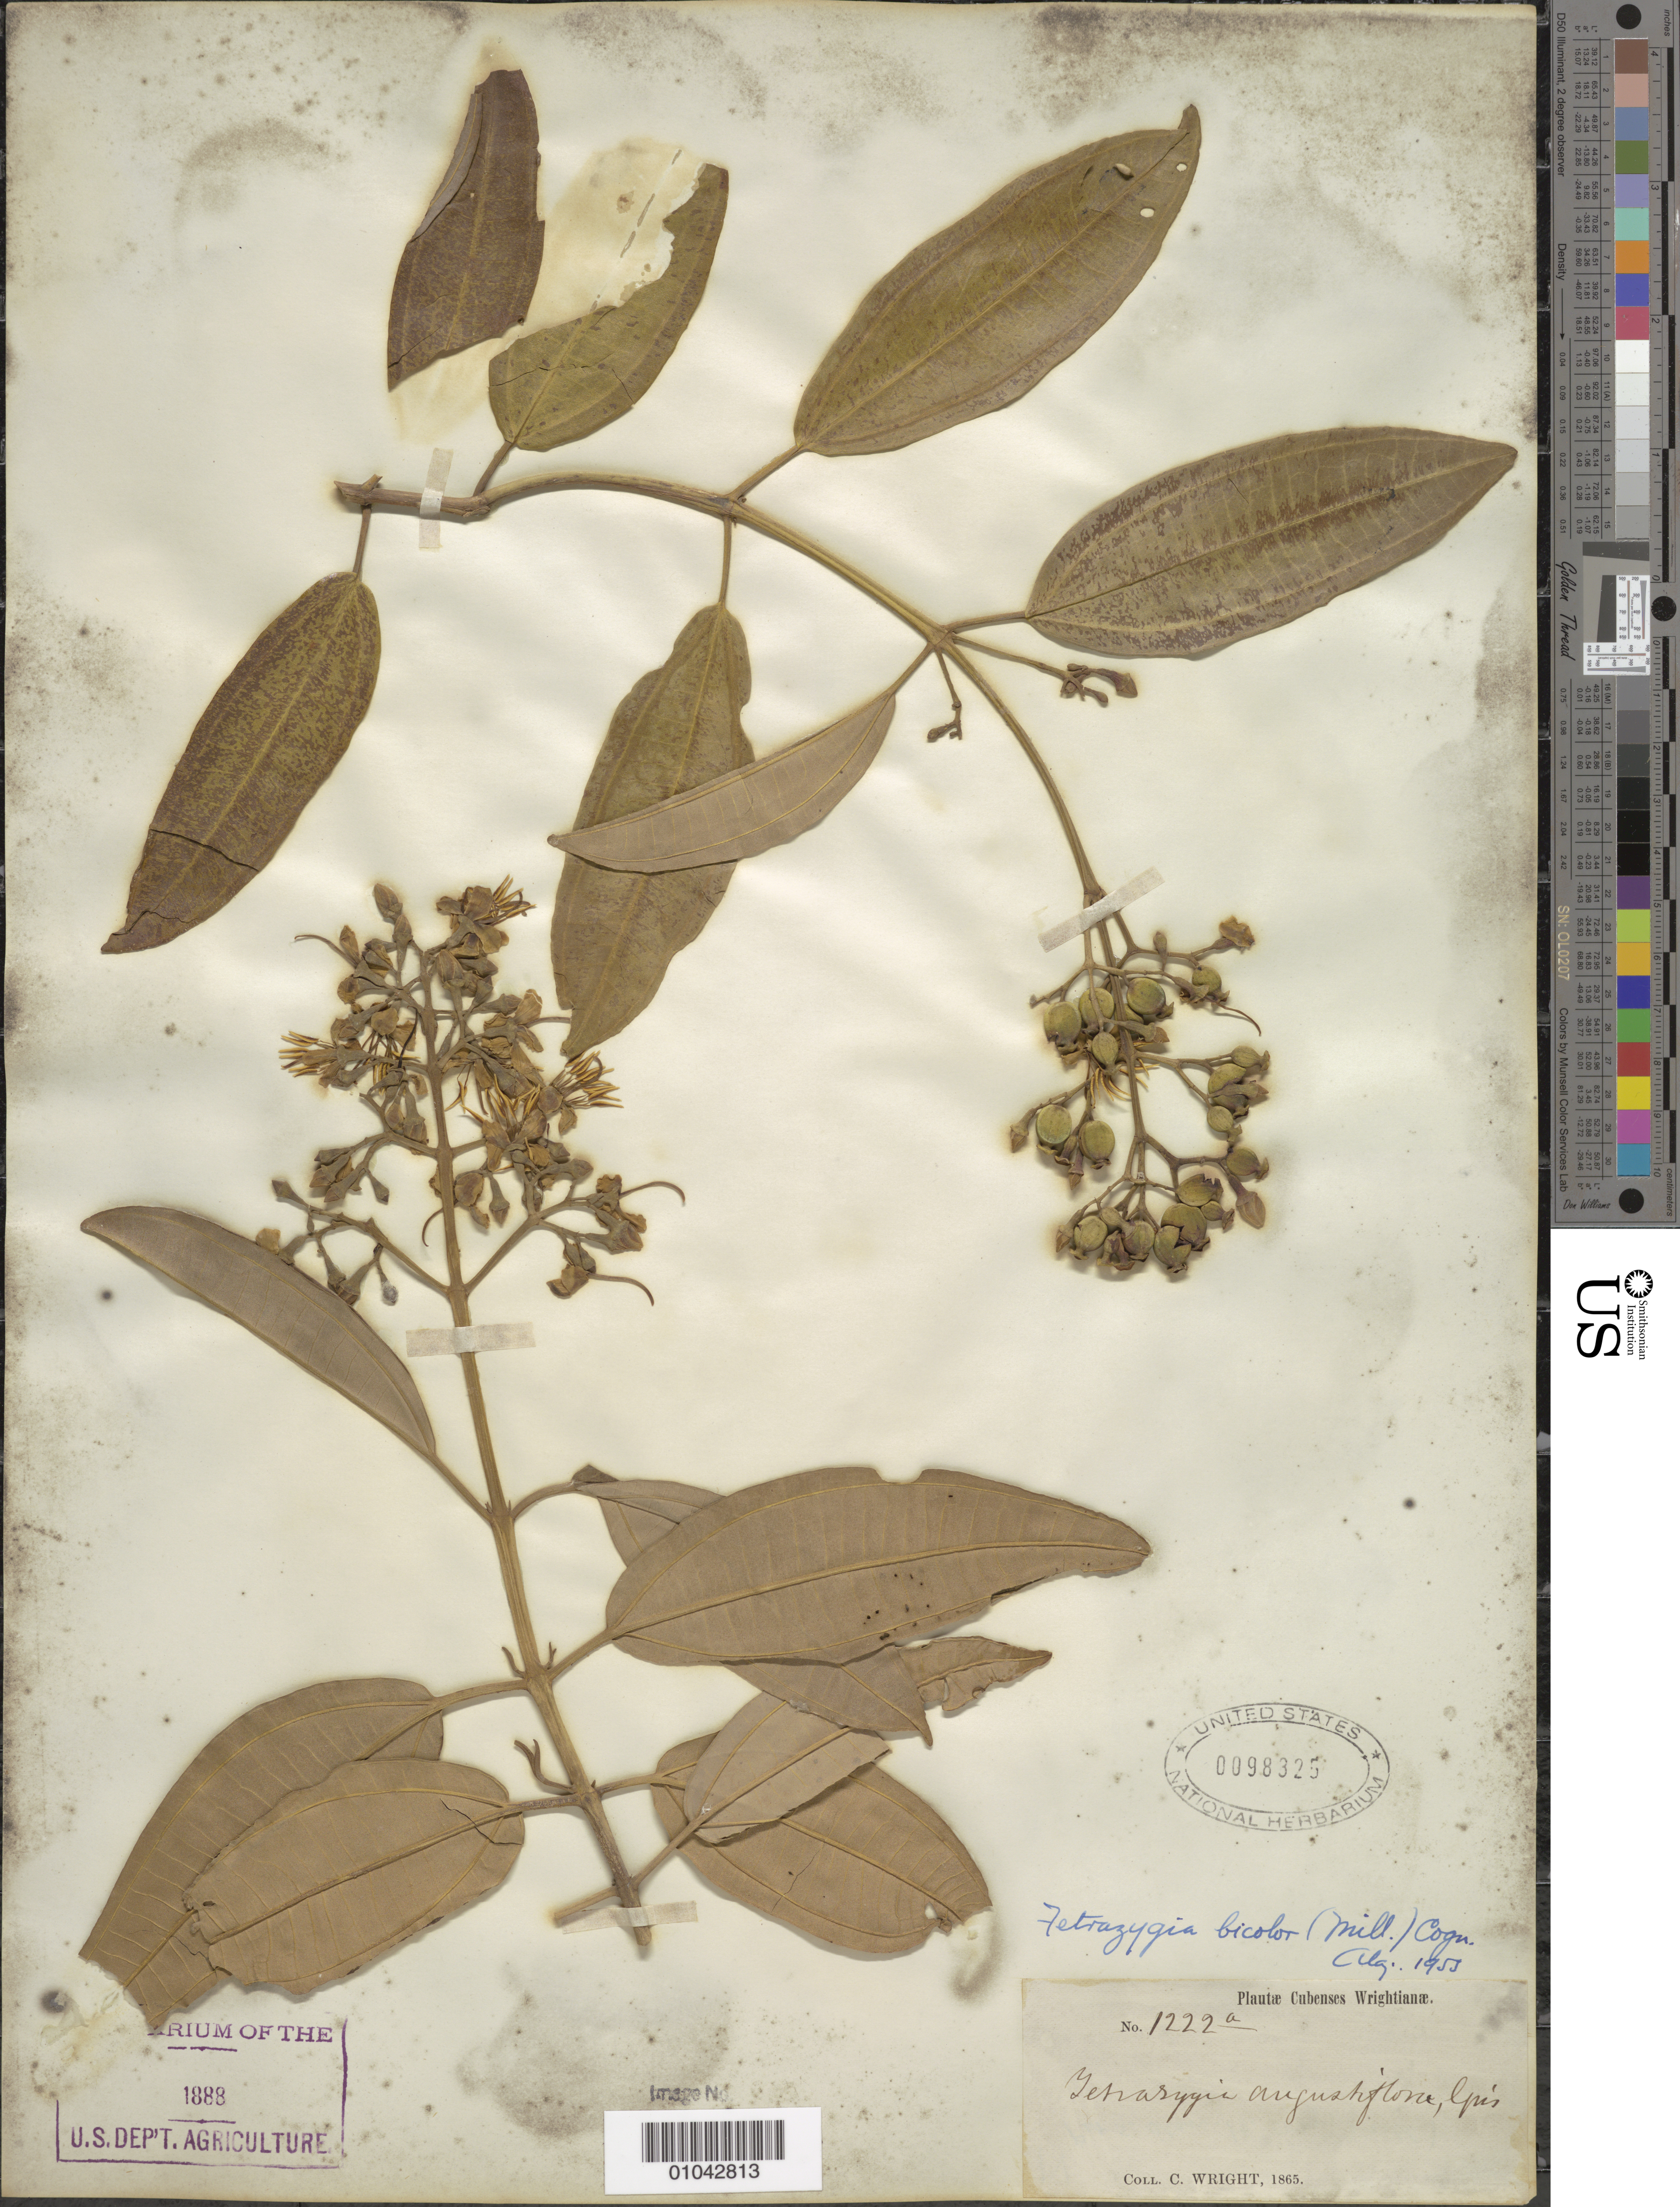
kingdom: Plantae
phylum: Tracheophyta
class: Magnoliopsida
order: Myrtales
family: Melastomataceae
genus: Tetrazygia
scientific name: Tetrazygia bicolor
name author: (Mill.) Cogn.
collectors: C. Wright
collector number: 1222a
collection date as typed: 1865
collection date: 1865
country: Cuba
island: Cuba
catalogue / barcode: US 98235